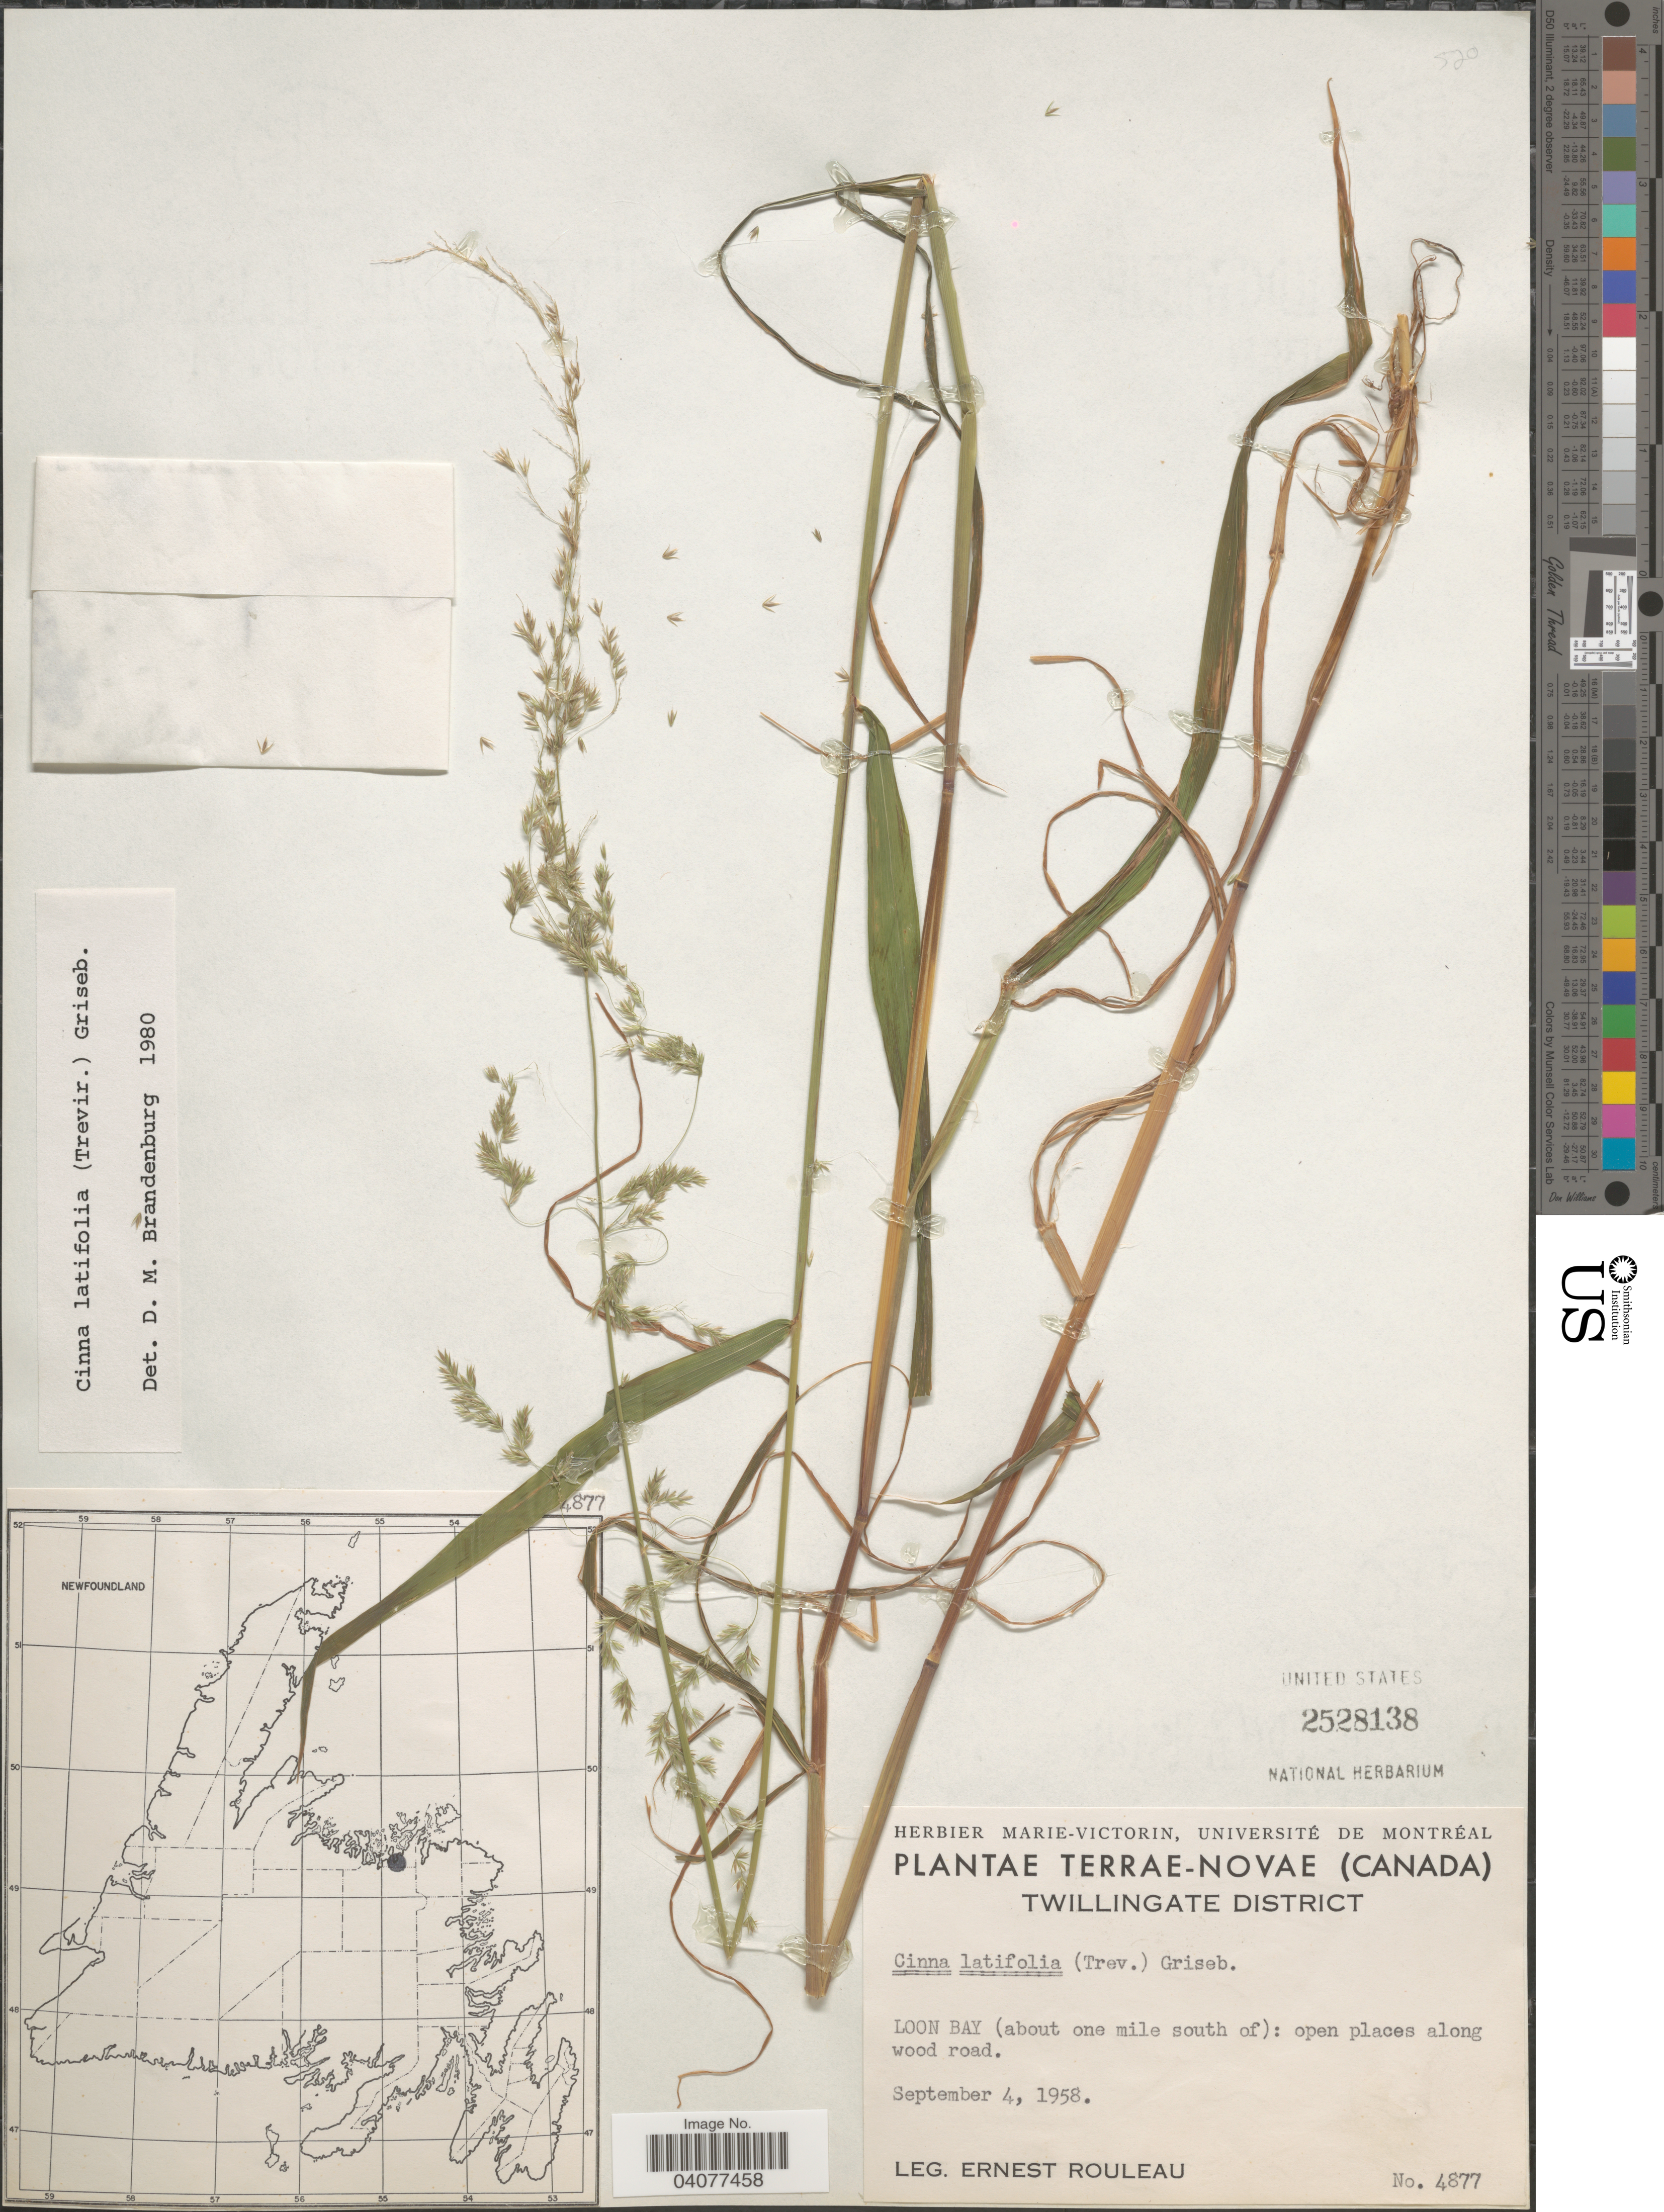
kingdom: Plantae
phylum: Tracheophyta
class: Liliopsida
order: Poales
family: Poaceae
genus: Cinna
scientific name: Cinna latifolia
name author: (Trevir. ex Goeppert) Griseb.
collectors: J. Rouleau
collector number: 4877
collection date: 1958-09-04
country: Canada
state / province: Newfoundland and Labrador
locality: Terrae-Novae. Twillingate District. Loon Bay (about one mile south of): open places along wood road.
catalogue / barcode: US 2528138